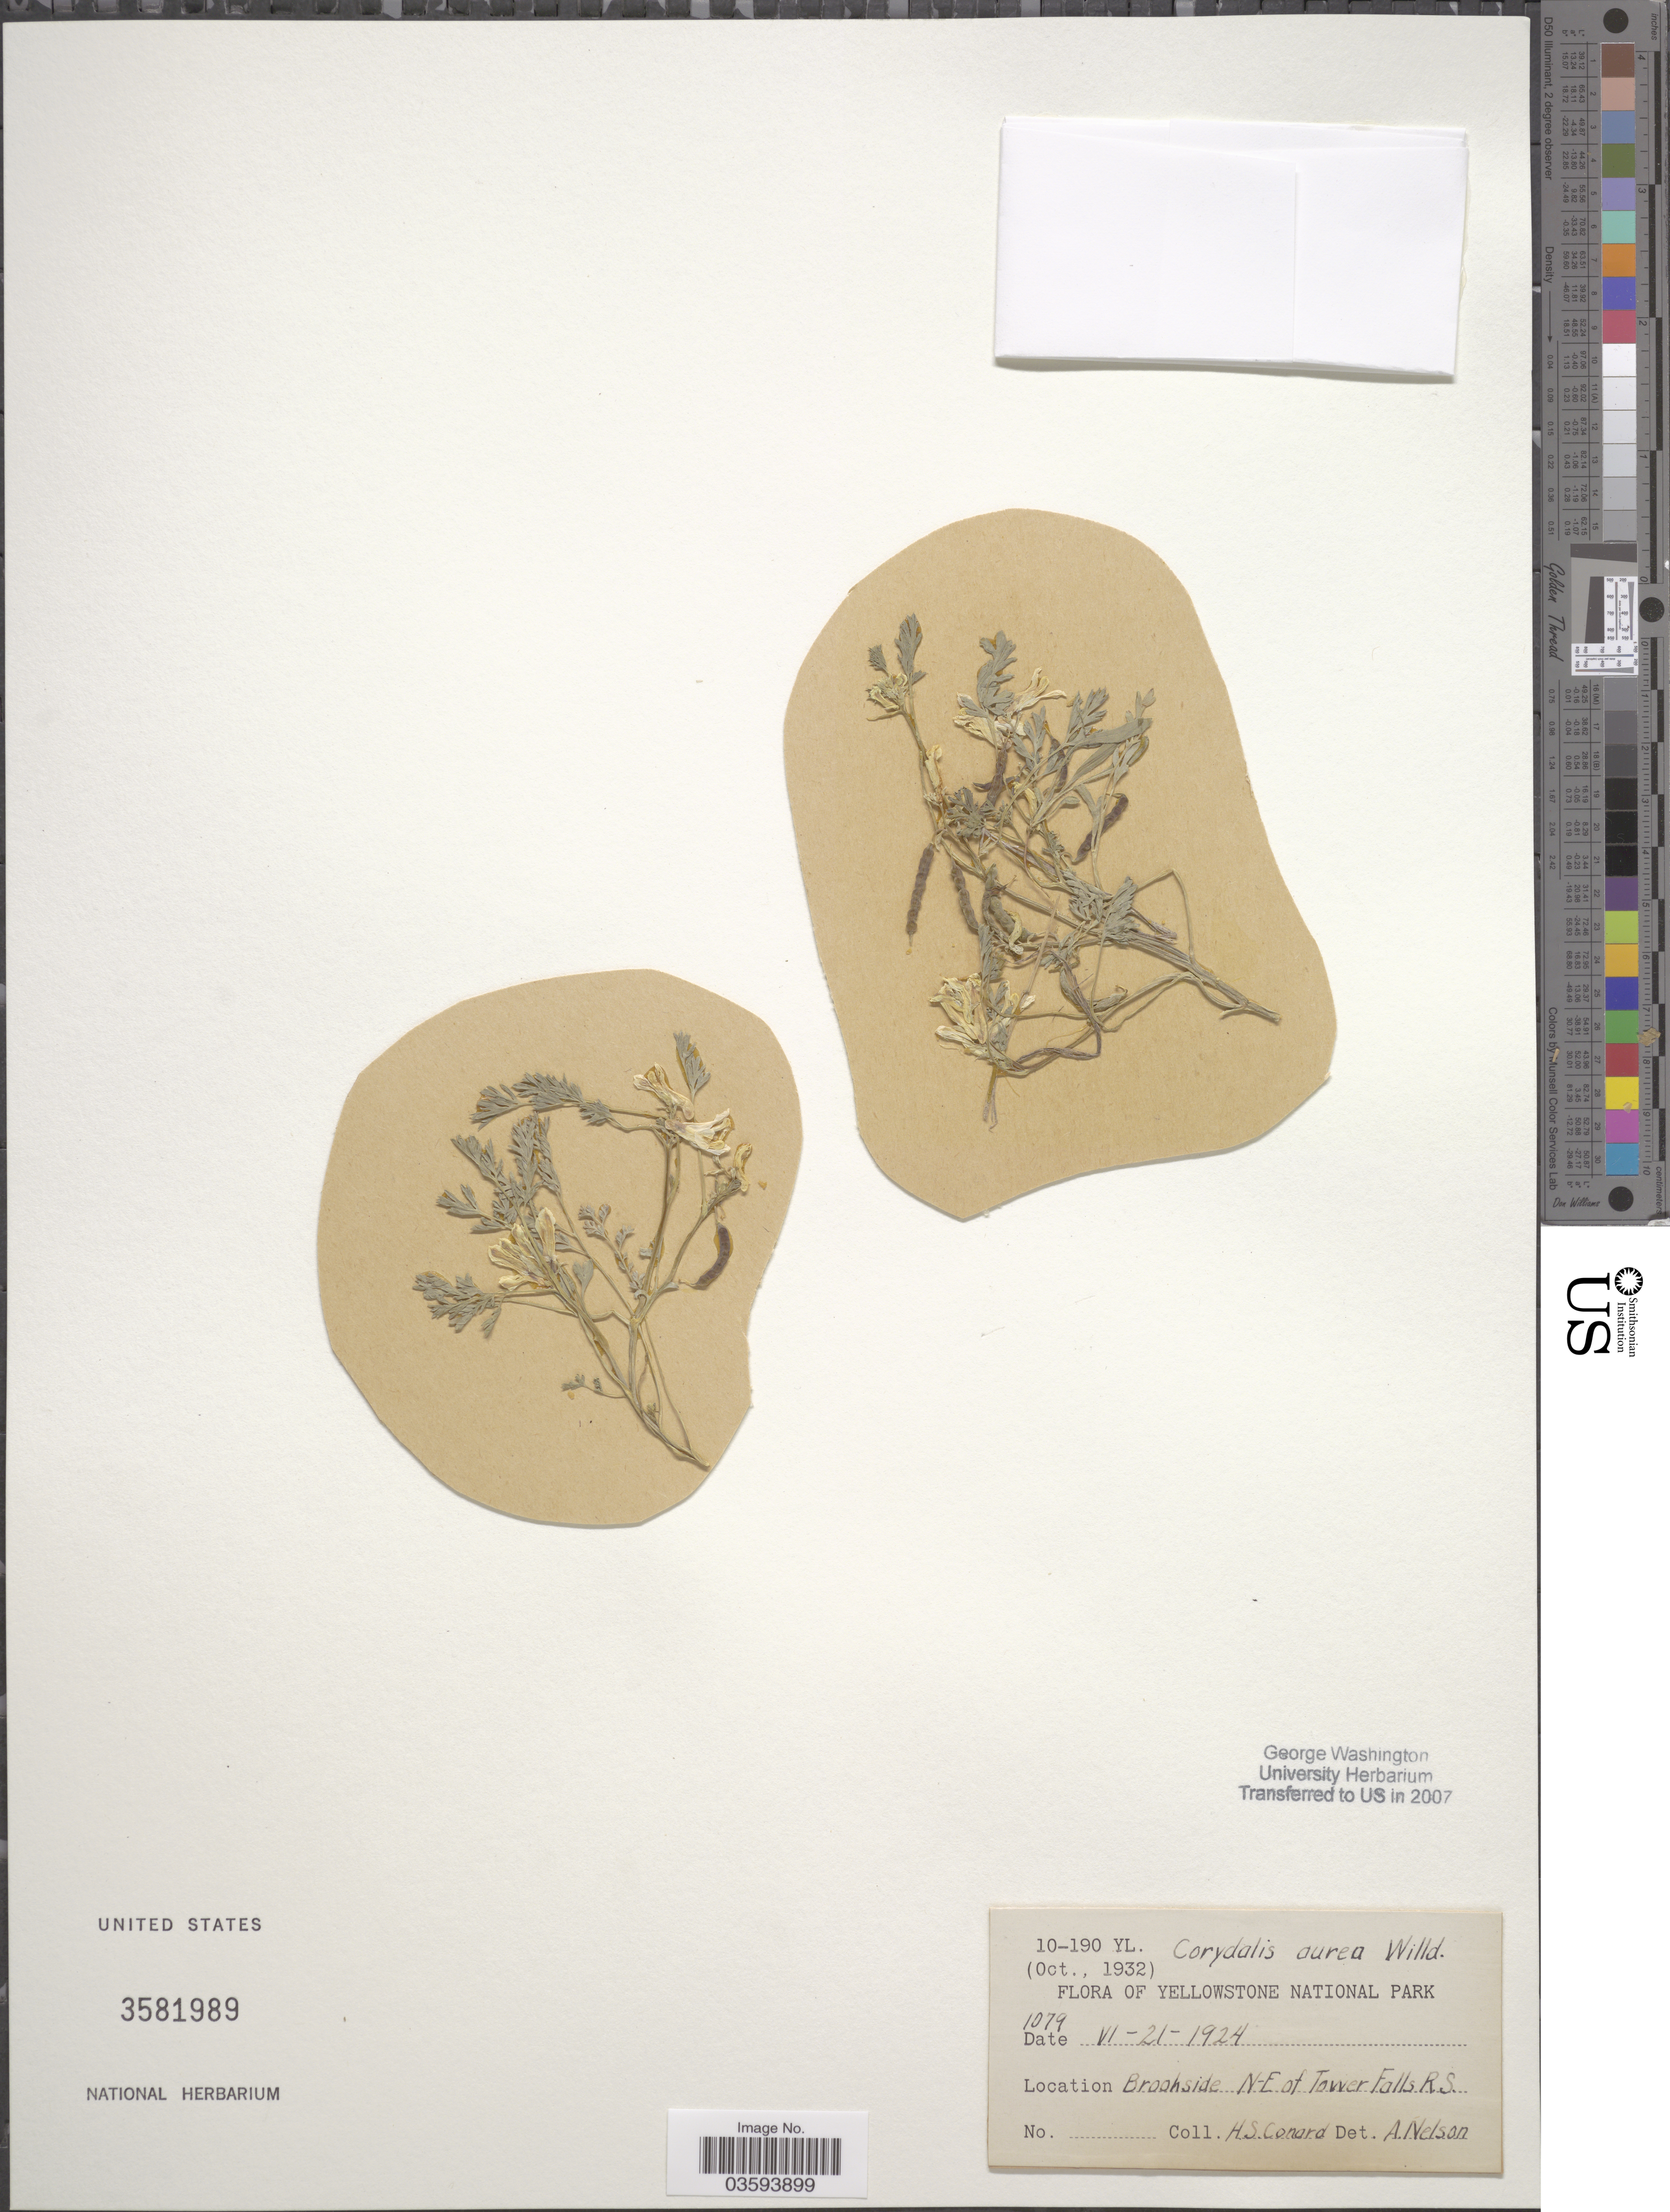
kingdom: Plantae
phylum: Tracheophyta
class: Magnoliopsida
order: Ranunculales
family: Papaveraceae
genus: Corydalis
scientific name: Corydalis aurea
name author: Willd.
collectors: H. S. Conard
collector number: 1079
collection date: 1924-06-21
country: United States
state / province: Wyoming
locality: Yellowstone National Park. Brookside N-E of Tower Falls RS.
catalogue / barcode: US 3581989